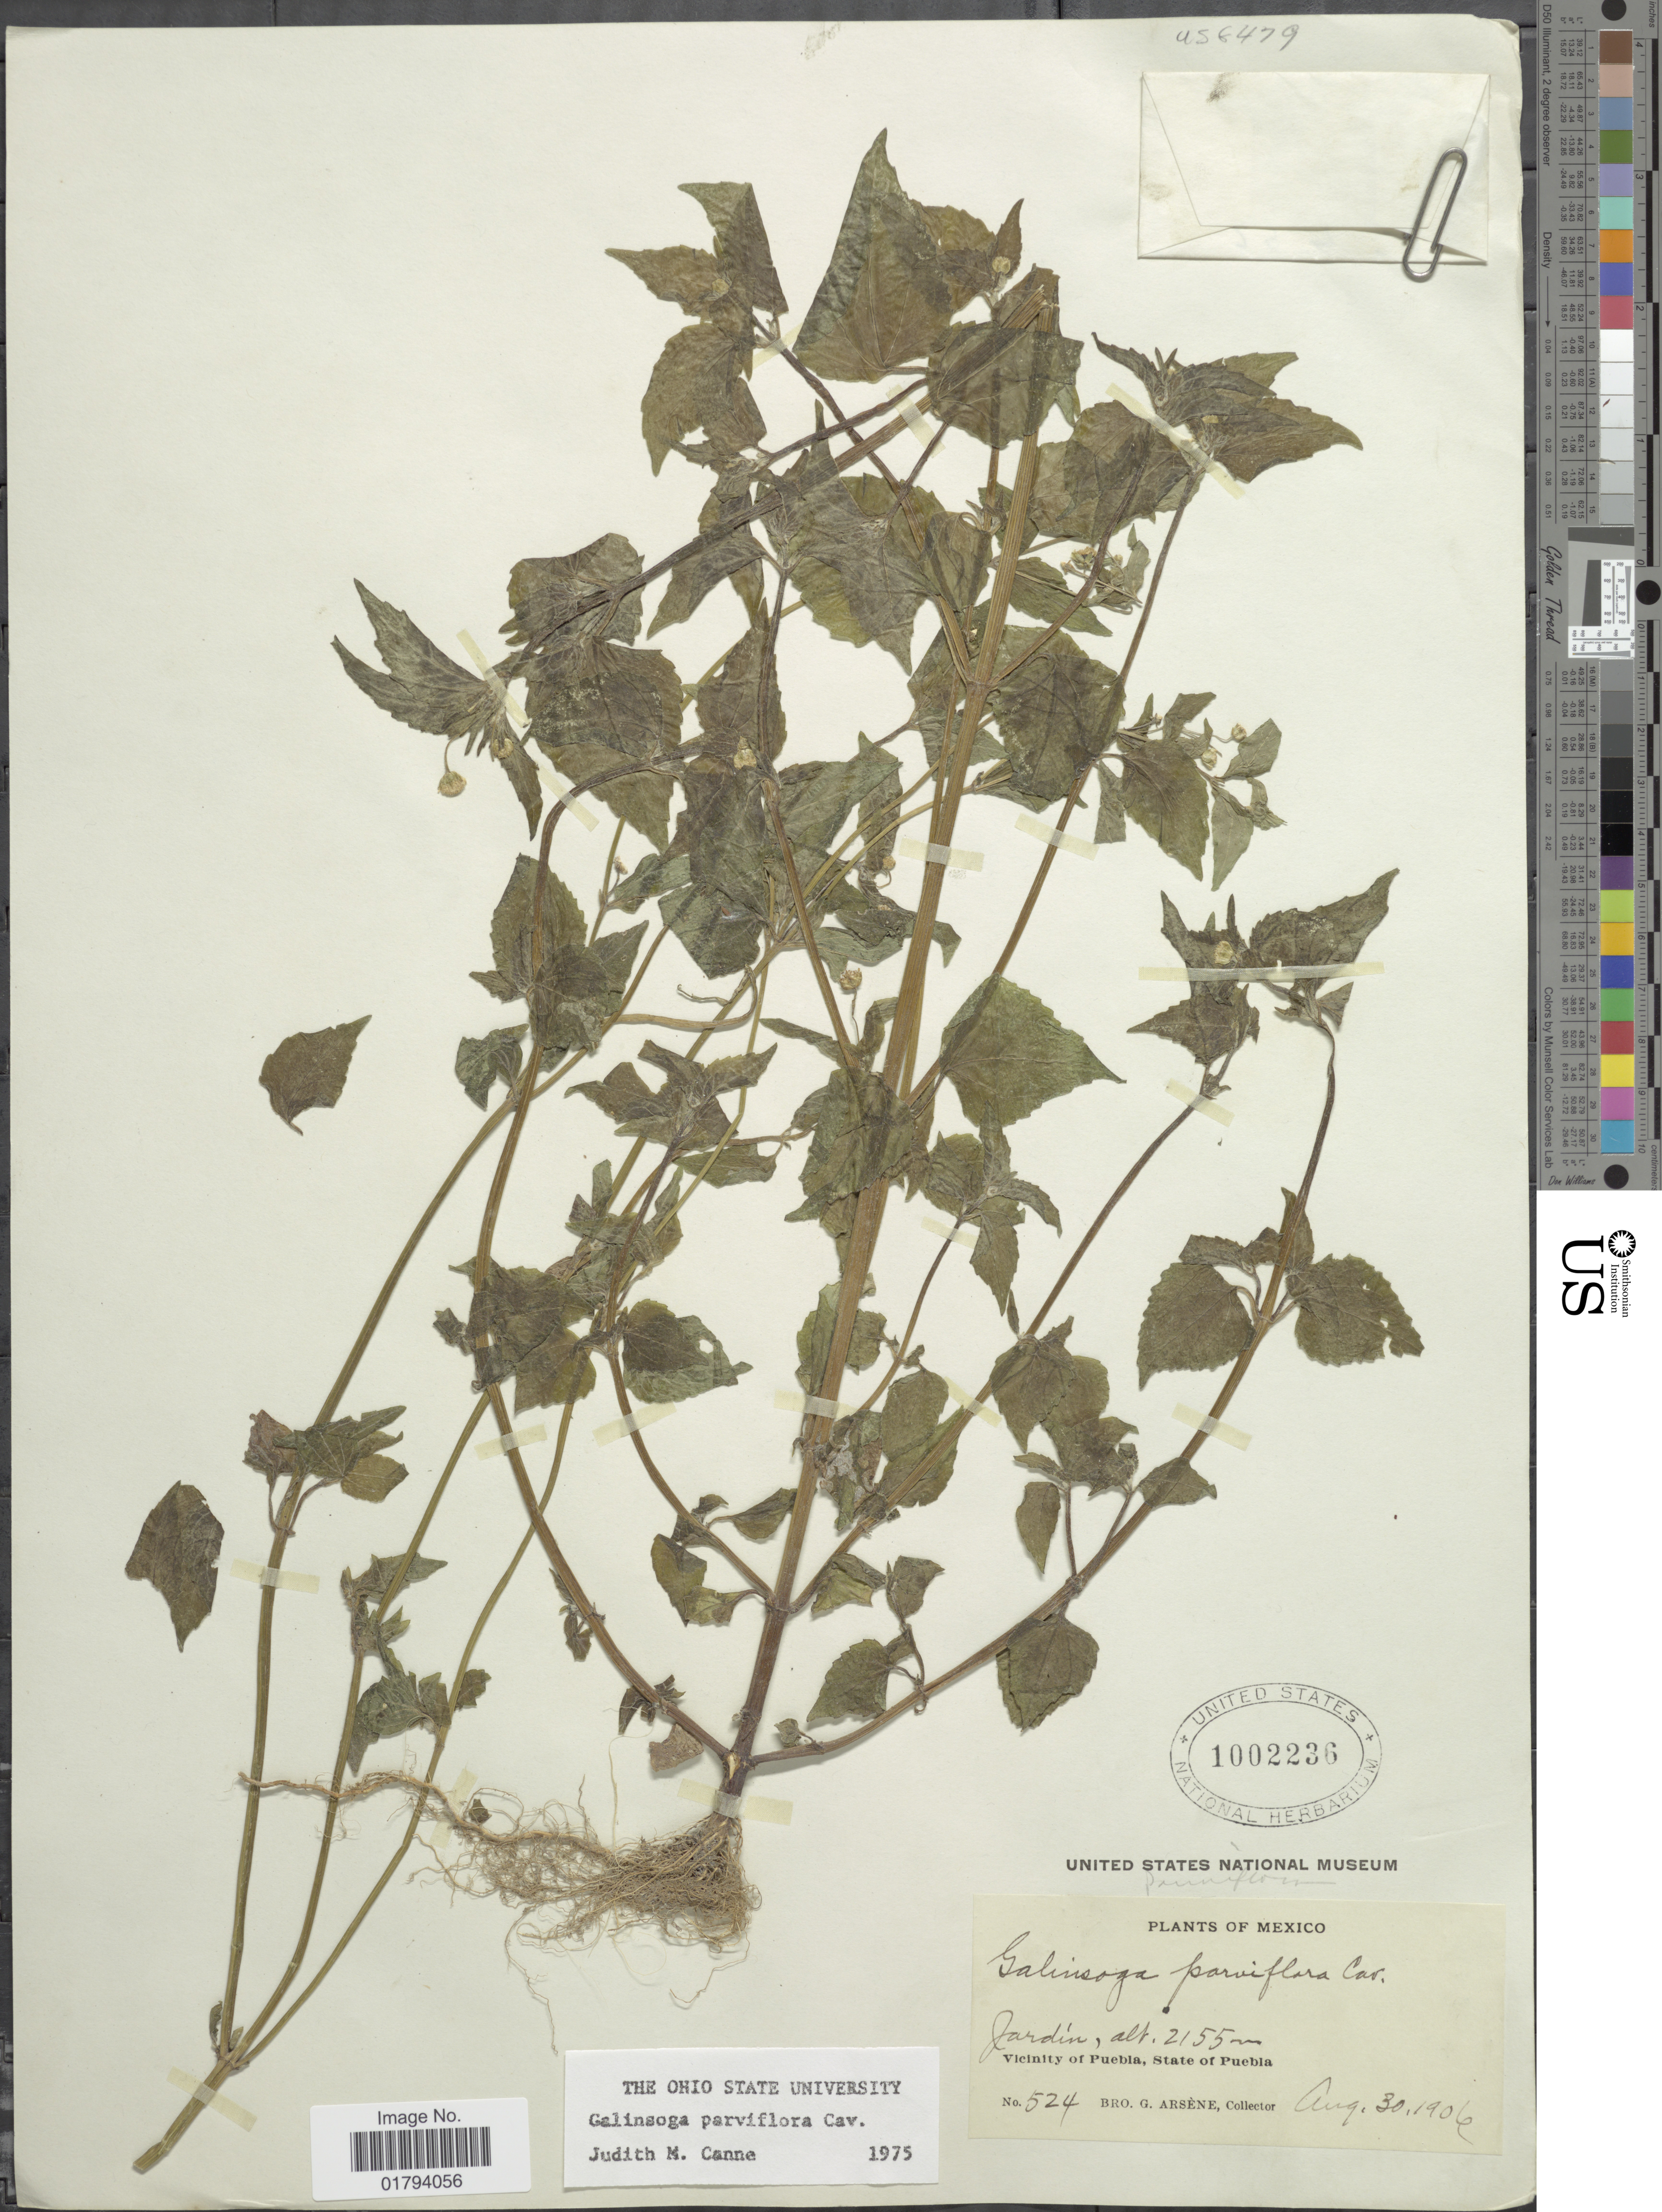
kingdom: Plantae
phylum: Tracheophyta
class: Magnoliopsida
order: Asterales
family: Asteraceae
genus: Galinsoga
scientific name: Galinsoga parviflora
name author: Cav.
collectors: Bro. G. Arsène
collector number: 524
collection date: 1906-08-30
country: Mexico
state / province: Puebla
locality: Jardin, vicinity of Puebla.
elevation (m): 2155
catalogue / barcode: US 1002236